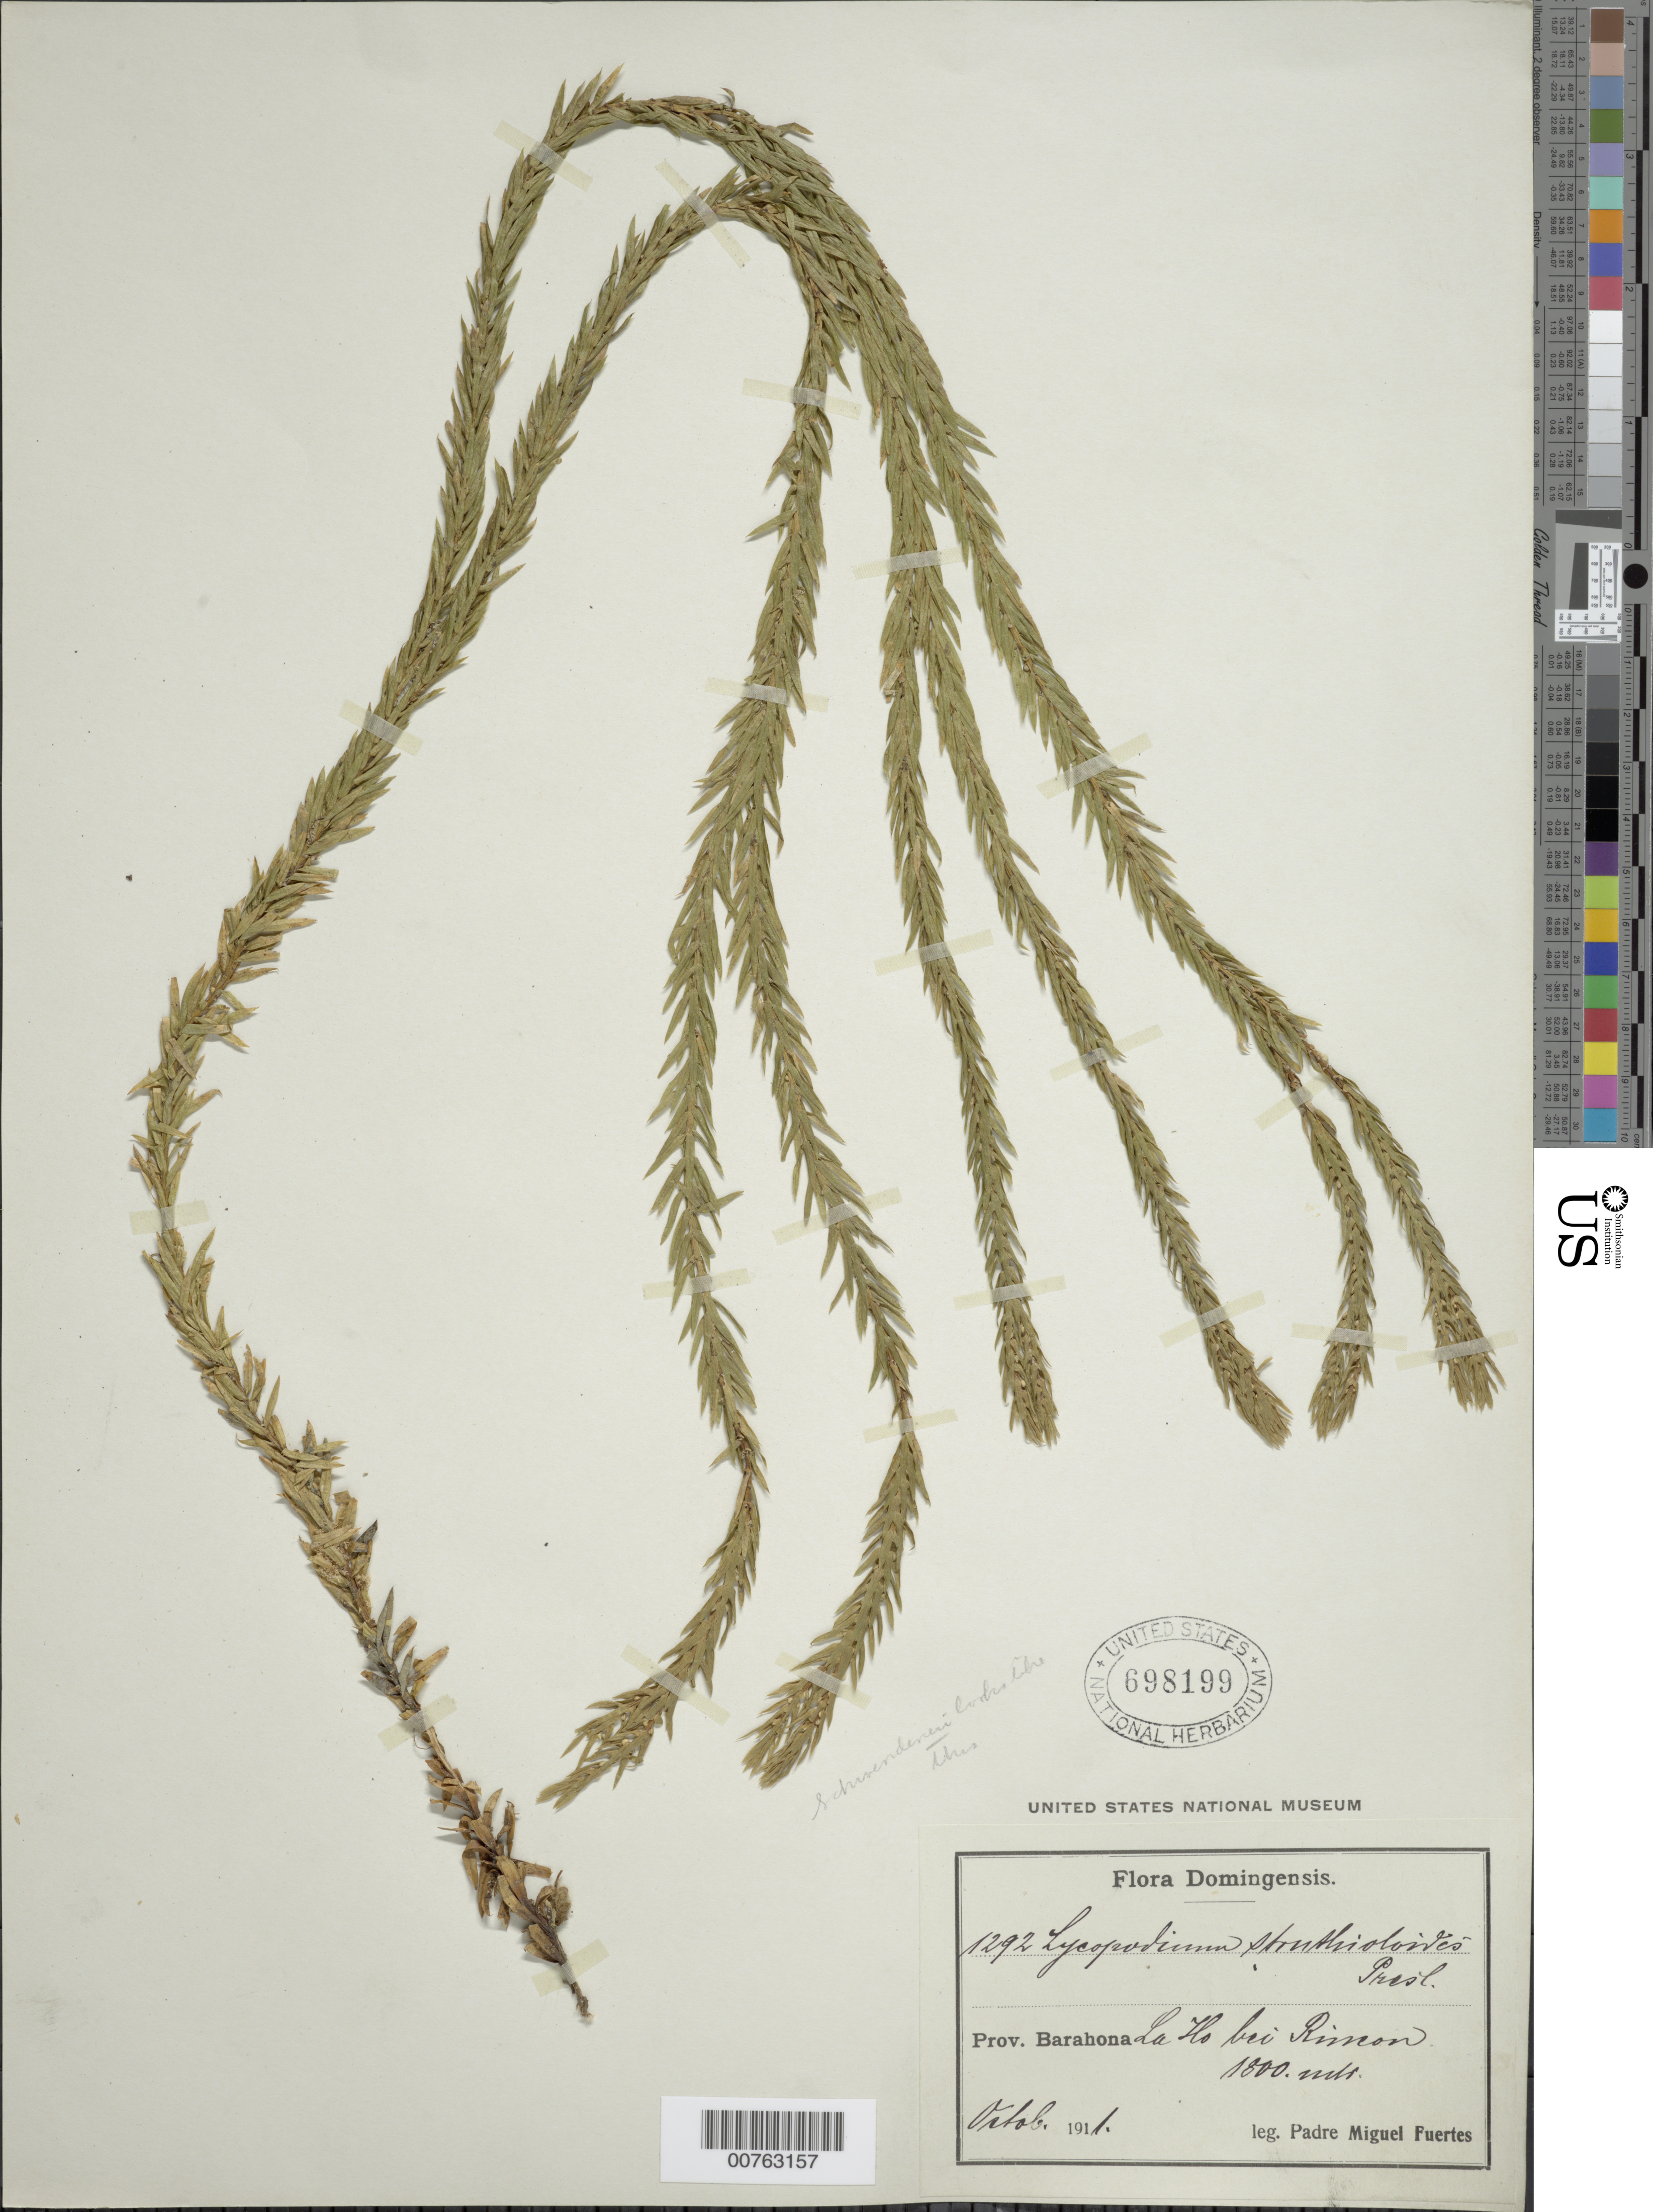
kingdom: Plantae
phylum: Tracheophyta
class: Lycopodiopsida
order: Lycopodiales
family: Lycopodiaceae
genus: Phlegmariurus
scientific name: Phlegmariurus taxifolius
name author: (Sw.) Á. Löve & D. Löve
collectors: M. D. Fuertes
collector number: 1292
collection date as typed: Oct 1911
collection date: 1911-10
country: Dominican Republic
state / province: Barahona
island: Hispaniola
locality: La Rincón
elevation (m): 1800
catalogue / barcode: US 698199